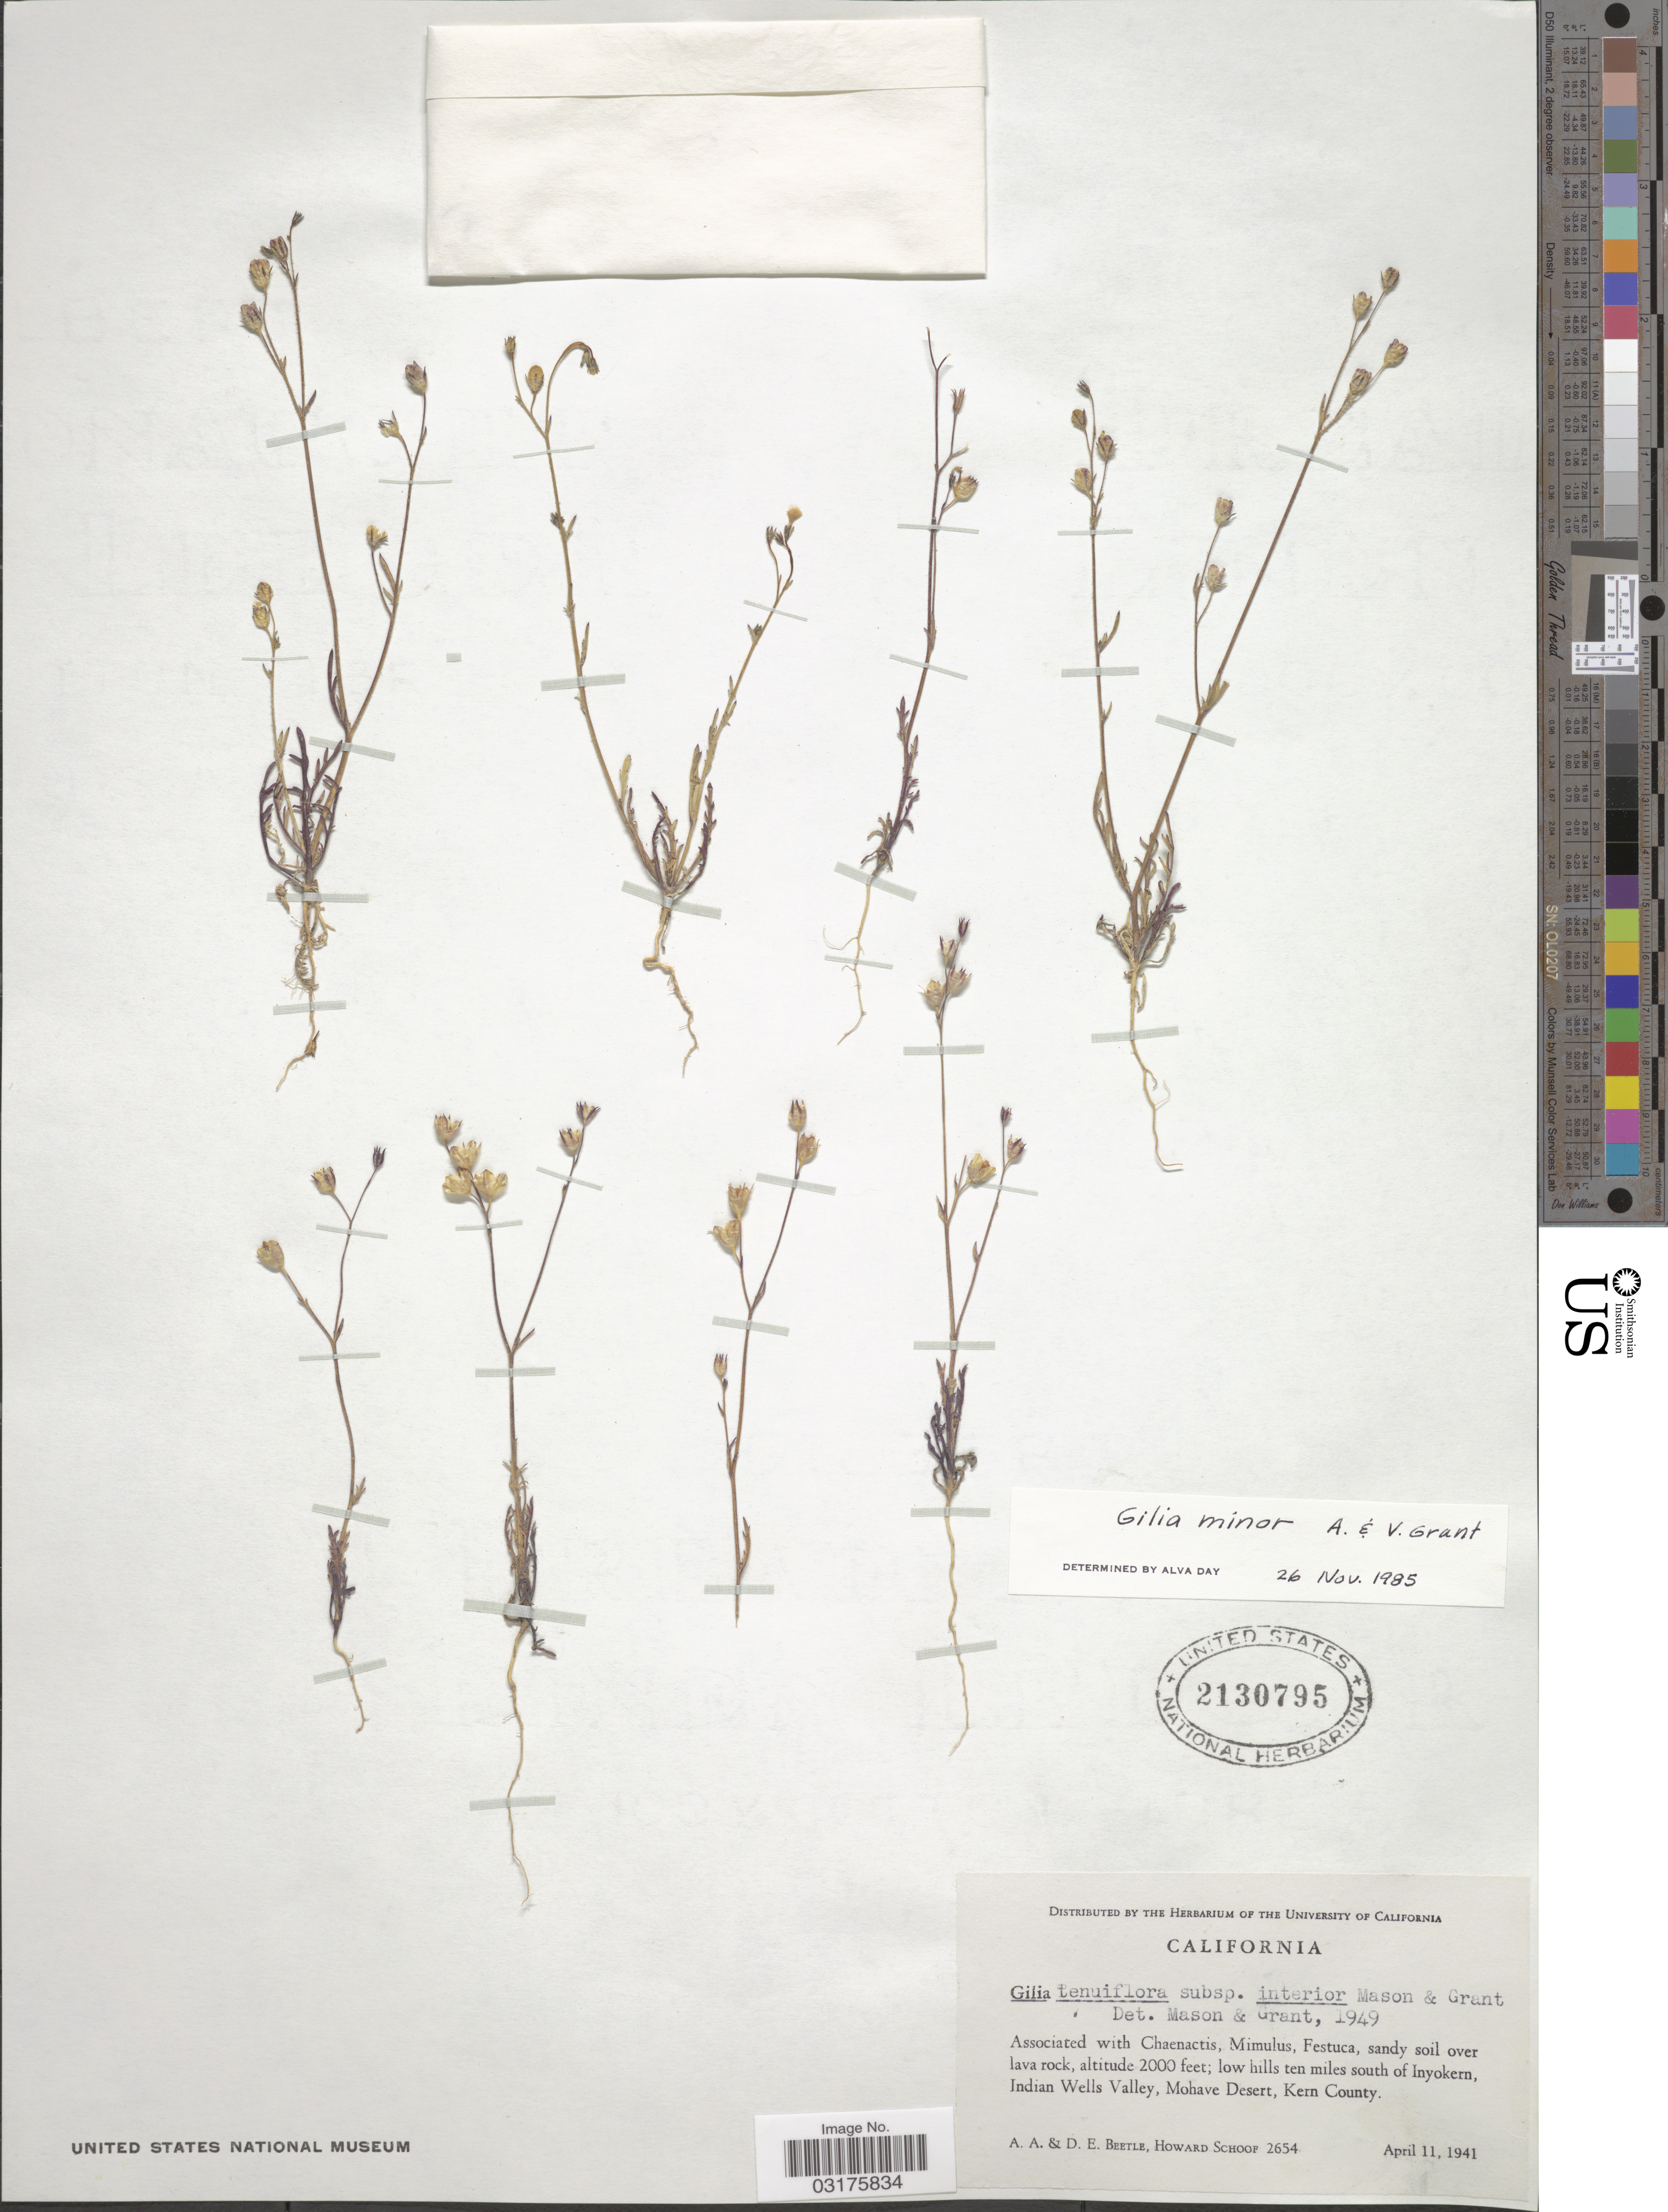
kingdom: Plantae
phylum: Tracheophyta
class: Magnoliopsida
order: Ericales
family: Polemoniaceae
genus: Gilia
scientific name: Gilia minor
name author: A.D. Grant & V.E. Grant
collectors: A. A. Beetle, D. Beetle & H. Schoof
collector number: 2654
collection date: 1941-04-11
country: United States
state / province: California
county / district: Kern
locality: Low hills ten miles south of Inyokern, Indian Wells Valley, Mohave Desert, Kern County.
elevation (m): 610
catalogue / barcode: US 2130795